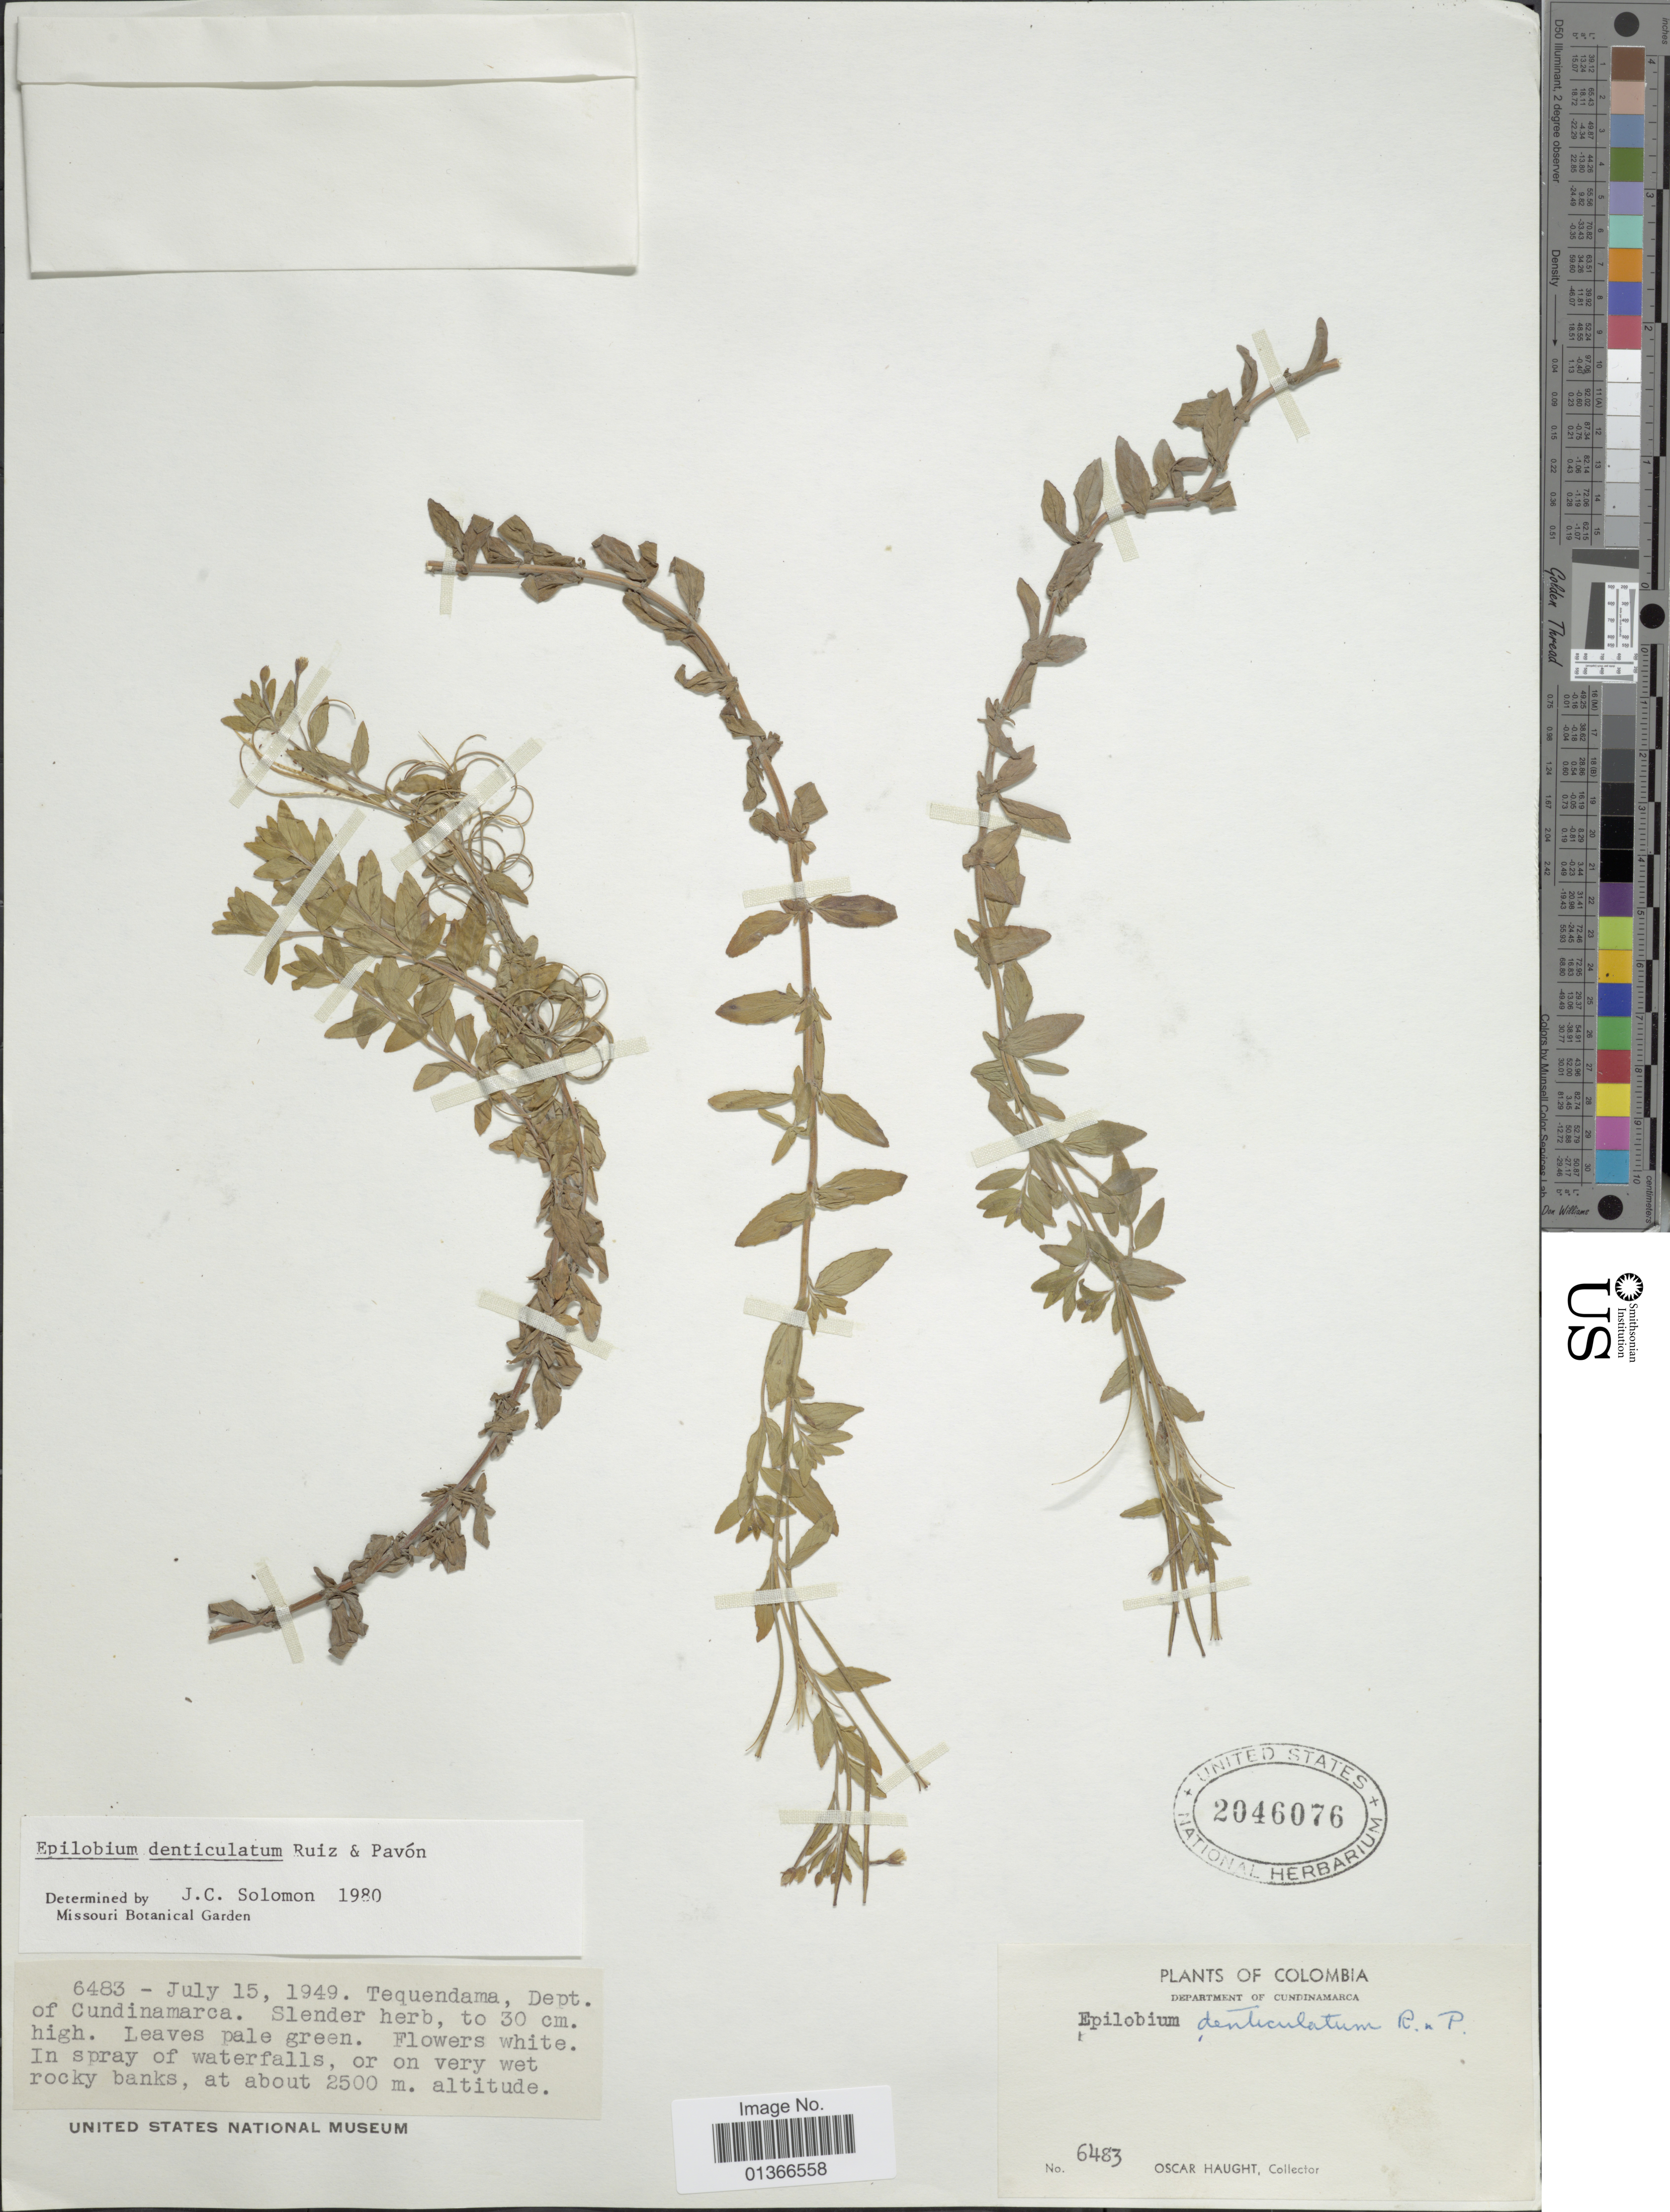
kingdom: Plantae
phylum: Tracheophyta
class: Magnoliopsida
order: Myrtales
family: Onagraceae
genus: Epilobium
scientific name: Epilobium denticulatum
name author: Ruiz & Pav.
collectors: O. L. Haught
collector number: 6483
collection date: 1949-07-15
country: Colombia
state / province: Cundinamarca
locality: Tequendama.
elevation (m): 2500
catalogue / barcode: US 2046076